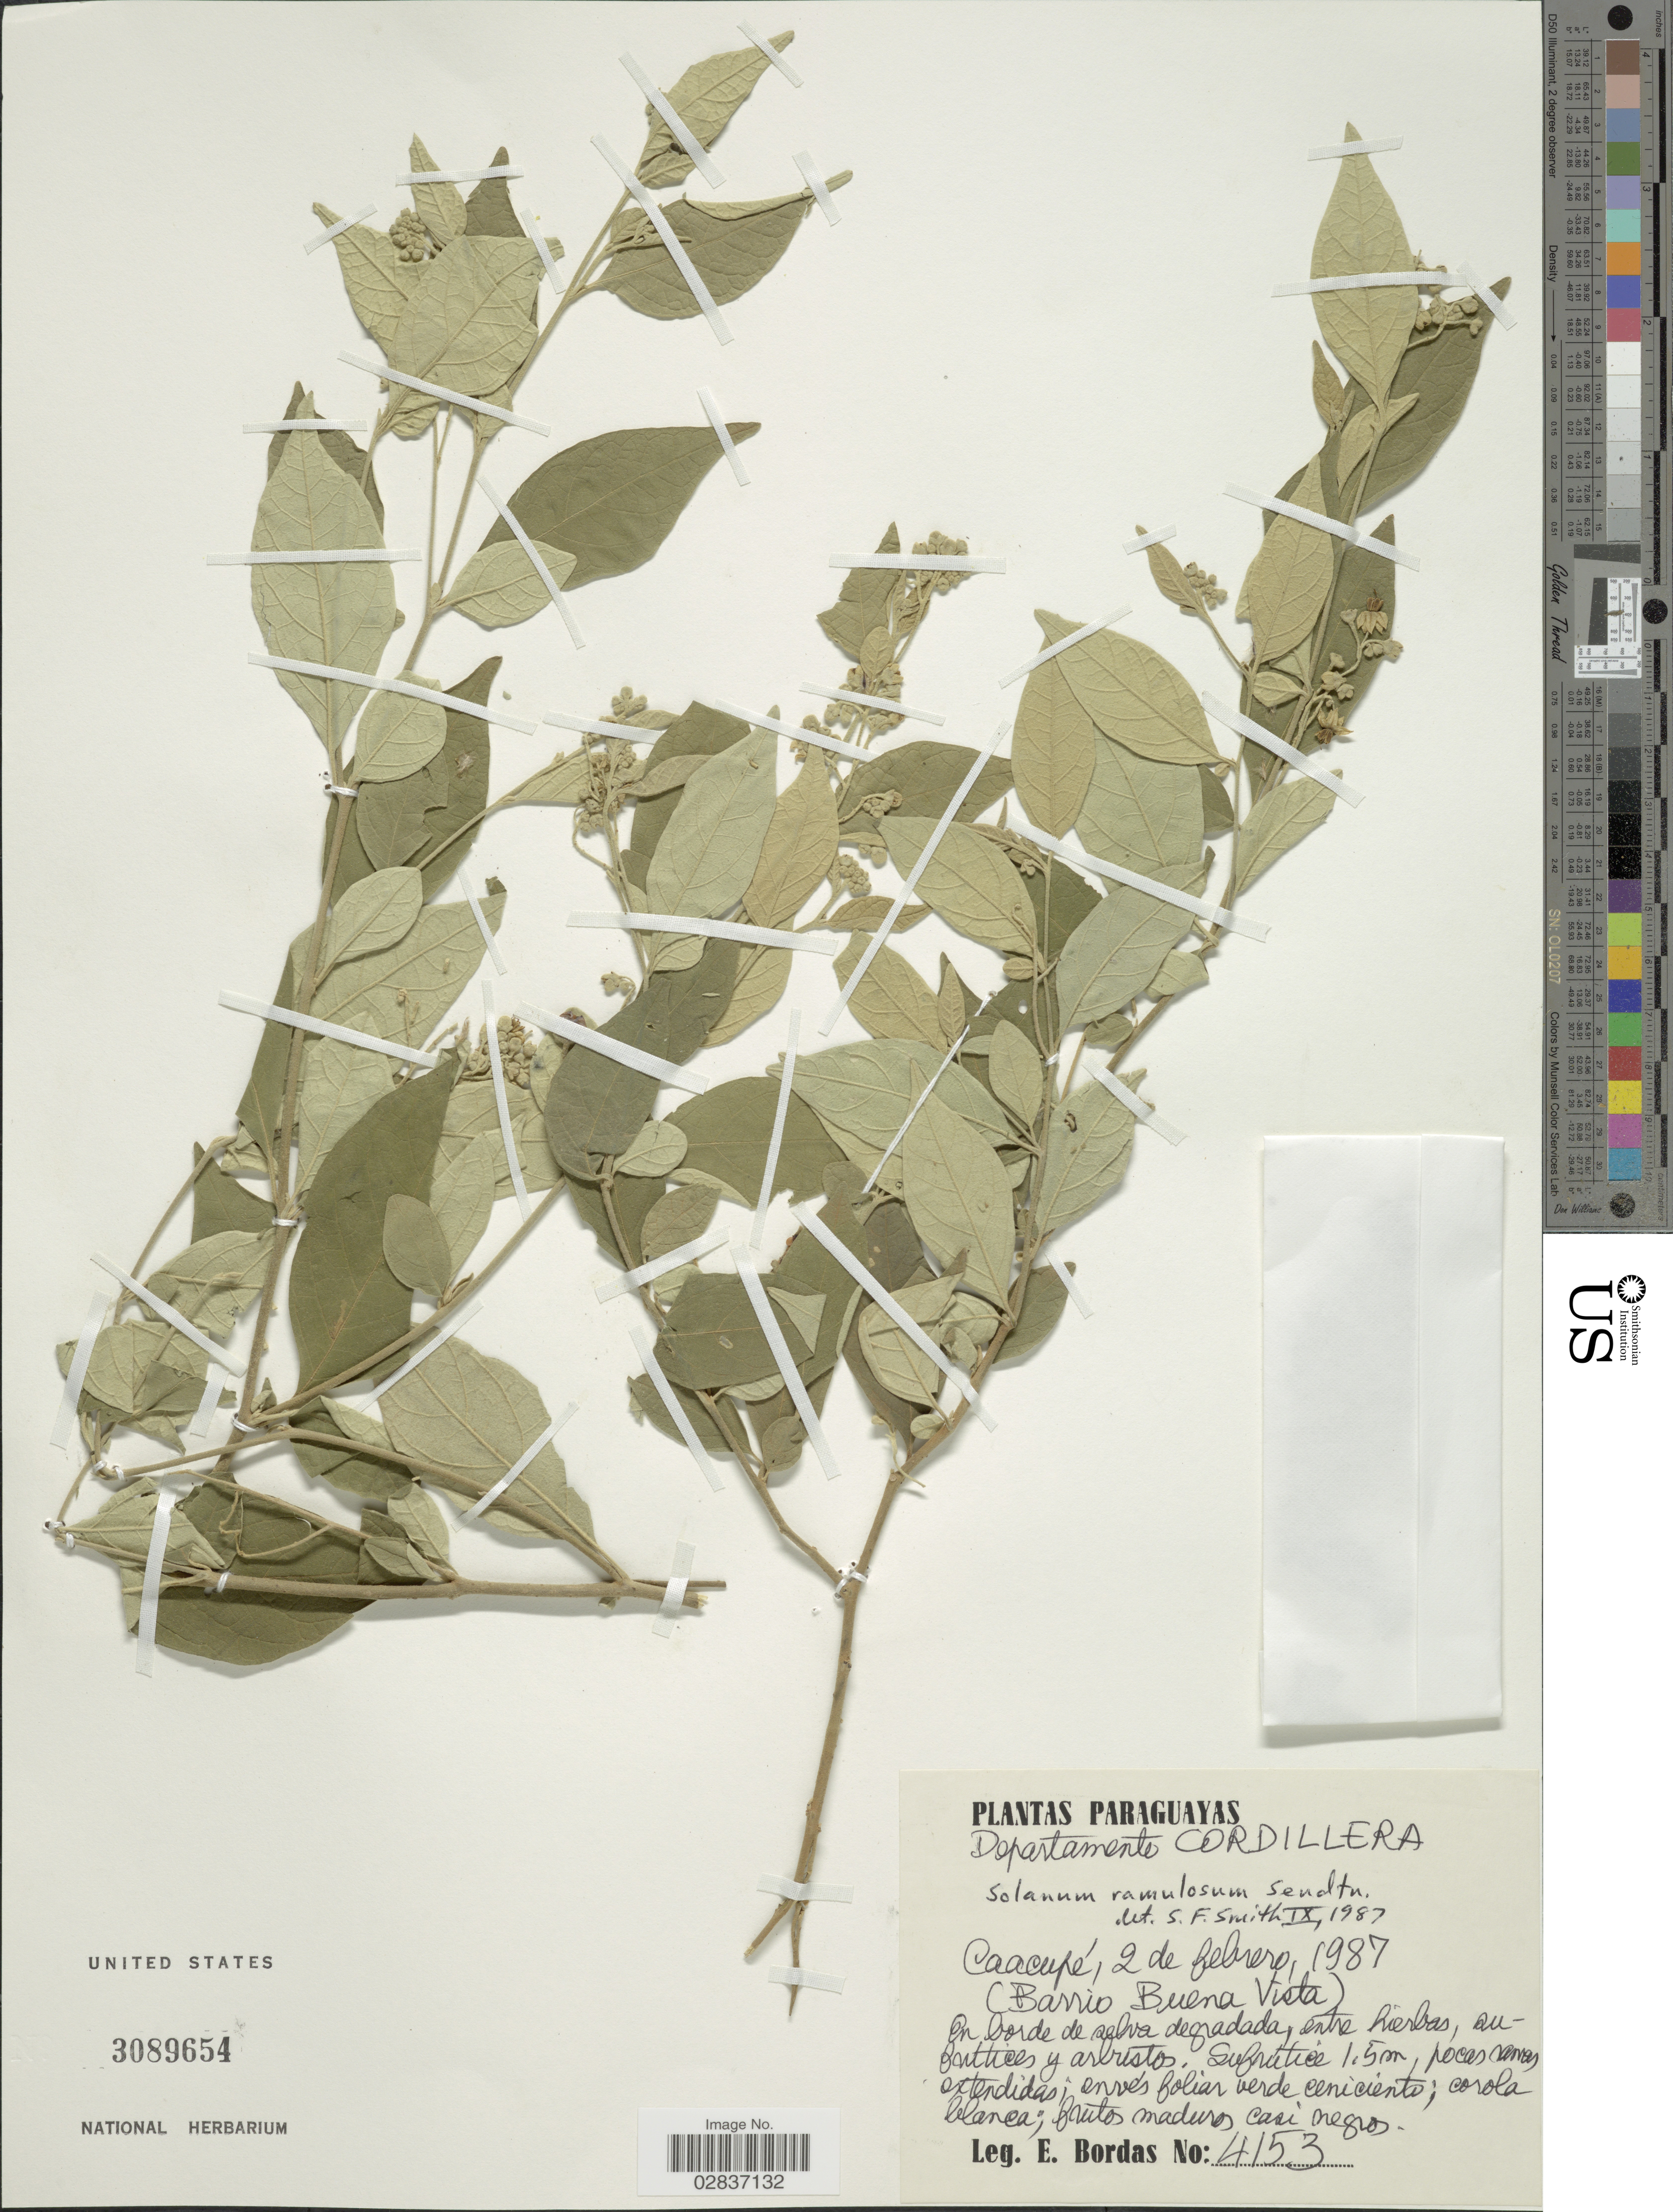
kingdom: Plantae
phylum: Tracheophyta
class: Magnoliopsida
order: Solanales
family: Solanaceae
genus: Solanum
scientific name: Solanum ramulosum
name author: Sendtn.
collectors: E. Bordas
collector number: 4153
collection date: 1987-02-02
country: Paraguay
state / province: Cordillera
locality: Departamento Cordillera, Caacupé (Barrio Buena Vista).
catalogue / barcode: US 3089654